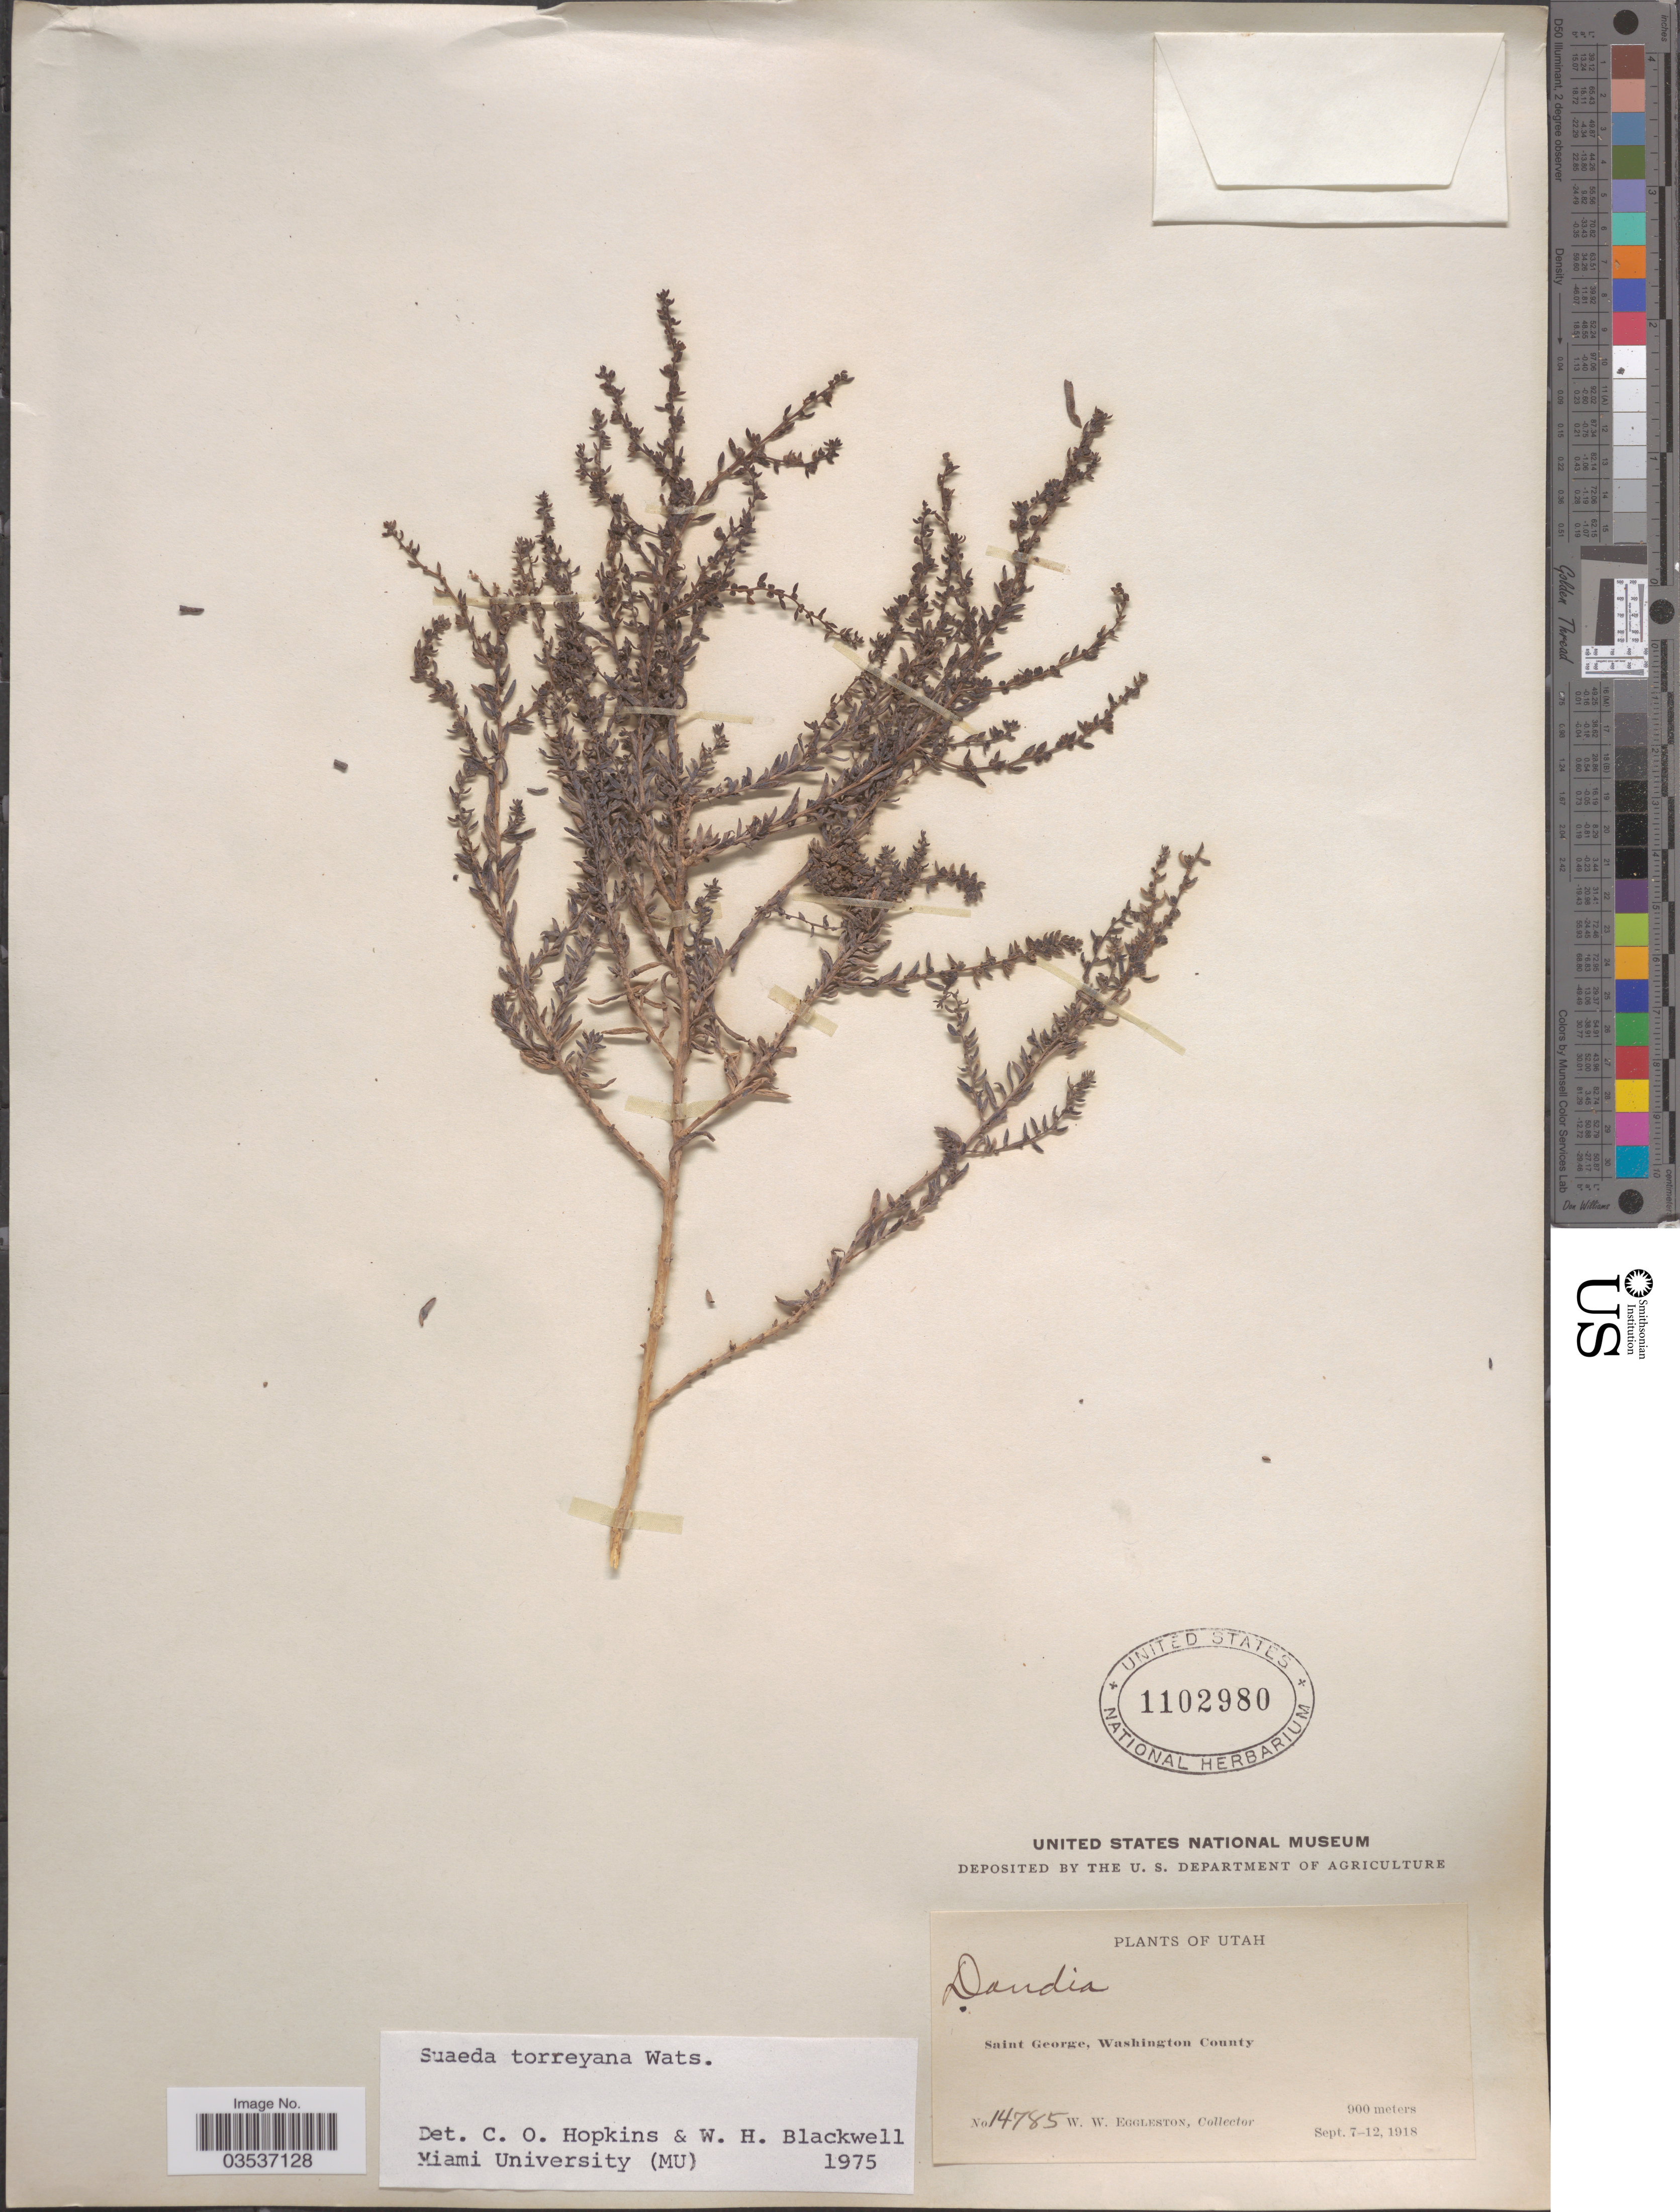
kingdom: Plantae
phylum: Tracheophyta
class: Magnoliopsida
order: Caryophyllales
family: Amaranthaceae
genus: Suaeda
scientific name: Suaeda torreyana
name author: S. Watson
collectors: W. W. Eggleston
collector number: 14785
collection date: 1918-09-07/1918-09-12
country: United States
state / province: Utah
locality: Saint George Washington County.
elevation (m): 900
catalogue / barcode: US 1102980